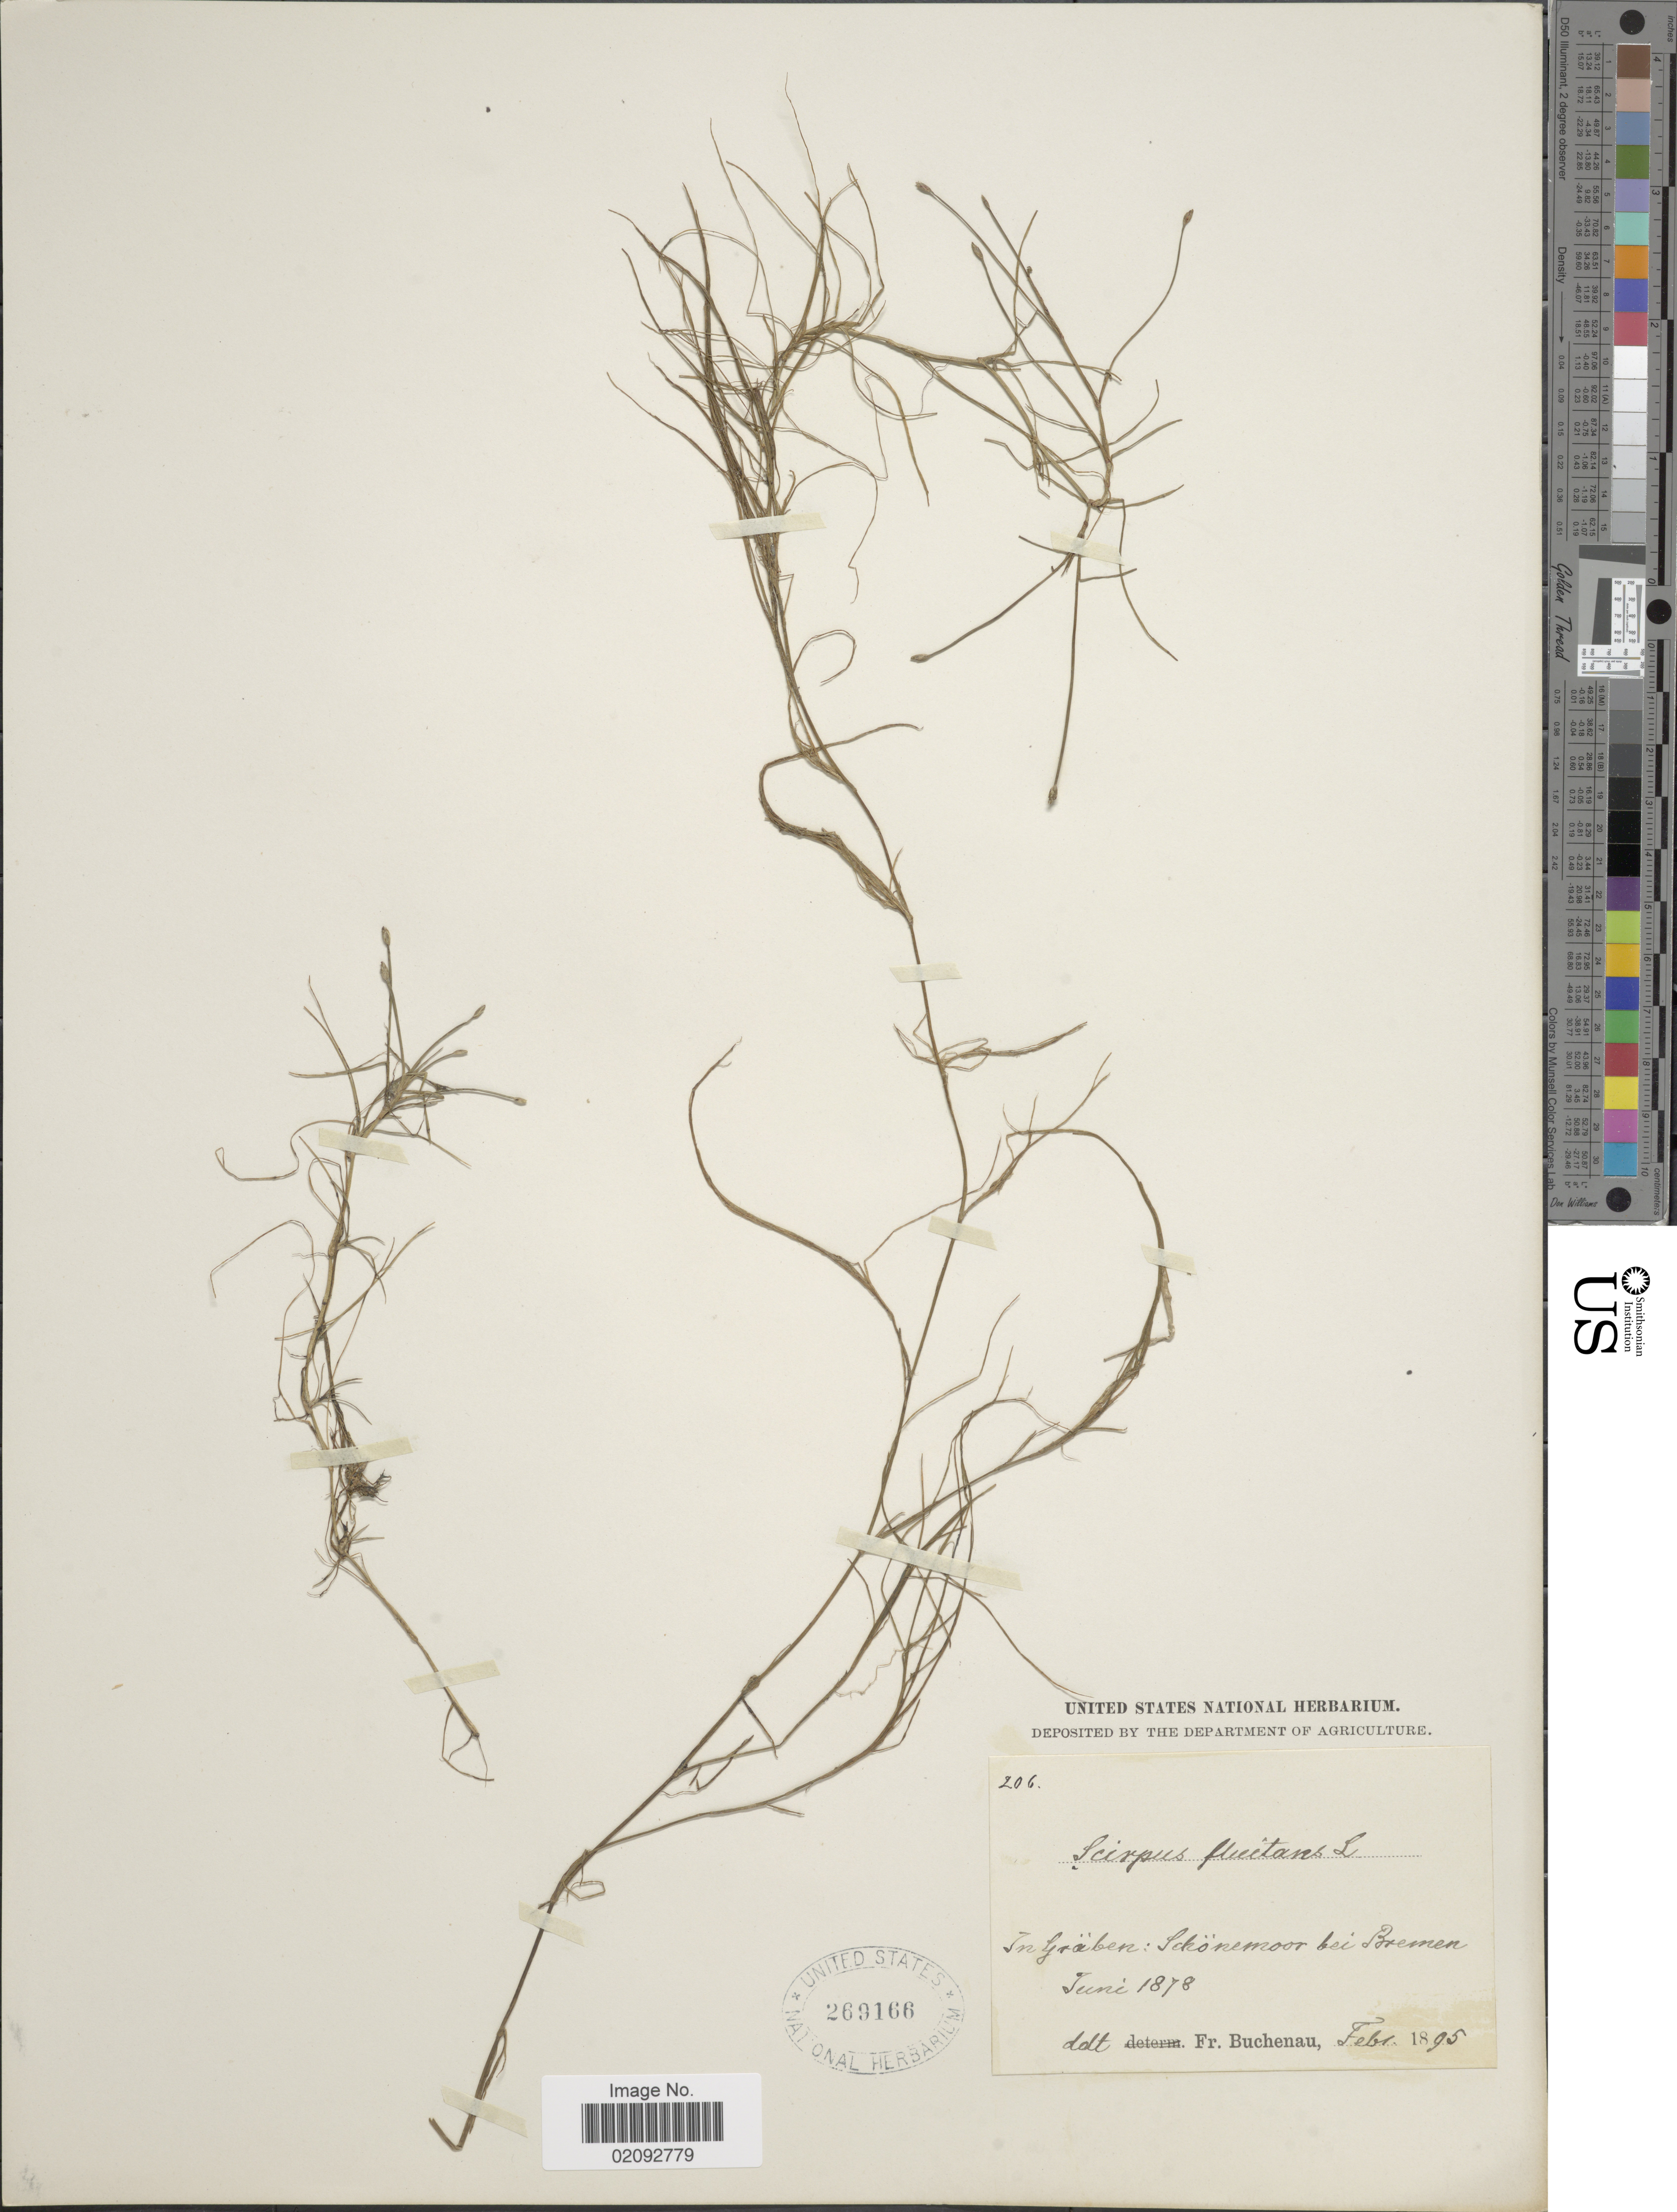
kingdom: Plantae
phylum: Tracheophyta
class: Liliopsida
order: Poales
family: Cyperaceae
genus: Isolepis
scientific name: Isolepis fluitans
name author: (L.) R. Br.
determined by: Strong, Mark T., (BOT), Smithsonian Institution - National Museum of Natural History (UNITED STATES)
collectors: F. Buchenau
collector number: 206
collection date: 1878-06/1895-02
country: Germany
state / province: Bremen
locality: In Graben: Schonemoor bei Bremen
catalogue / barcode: US 269166